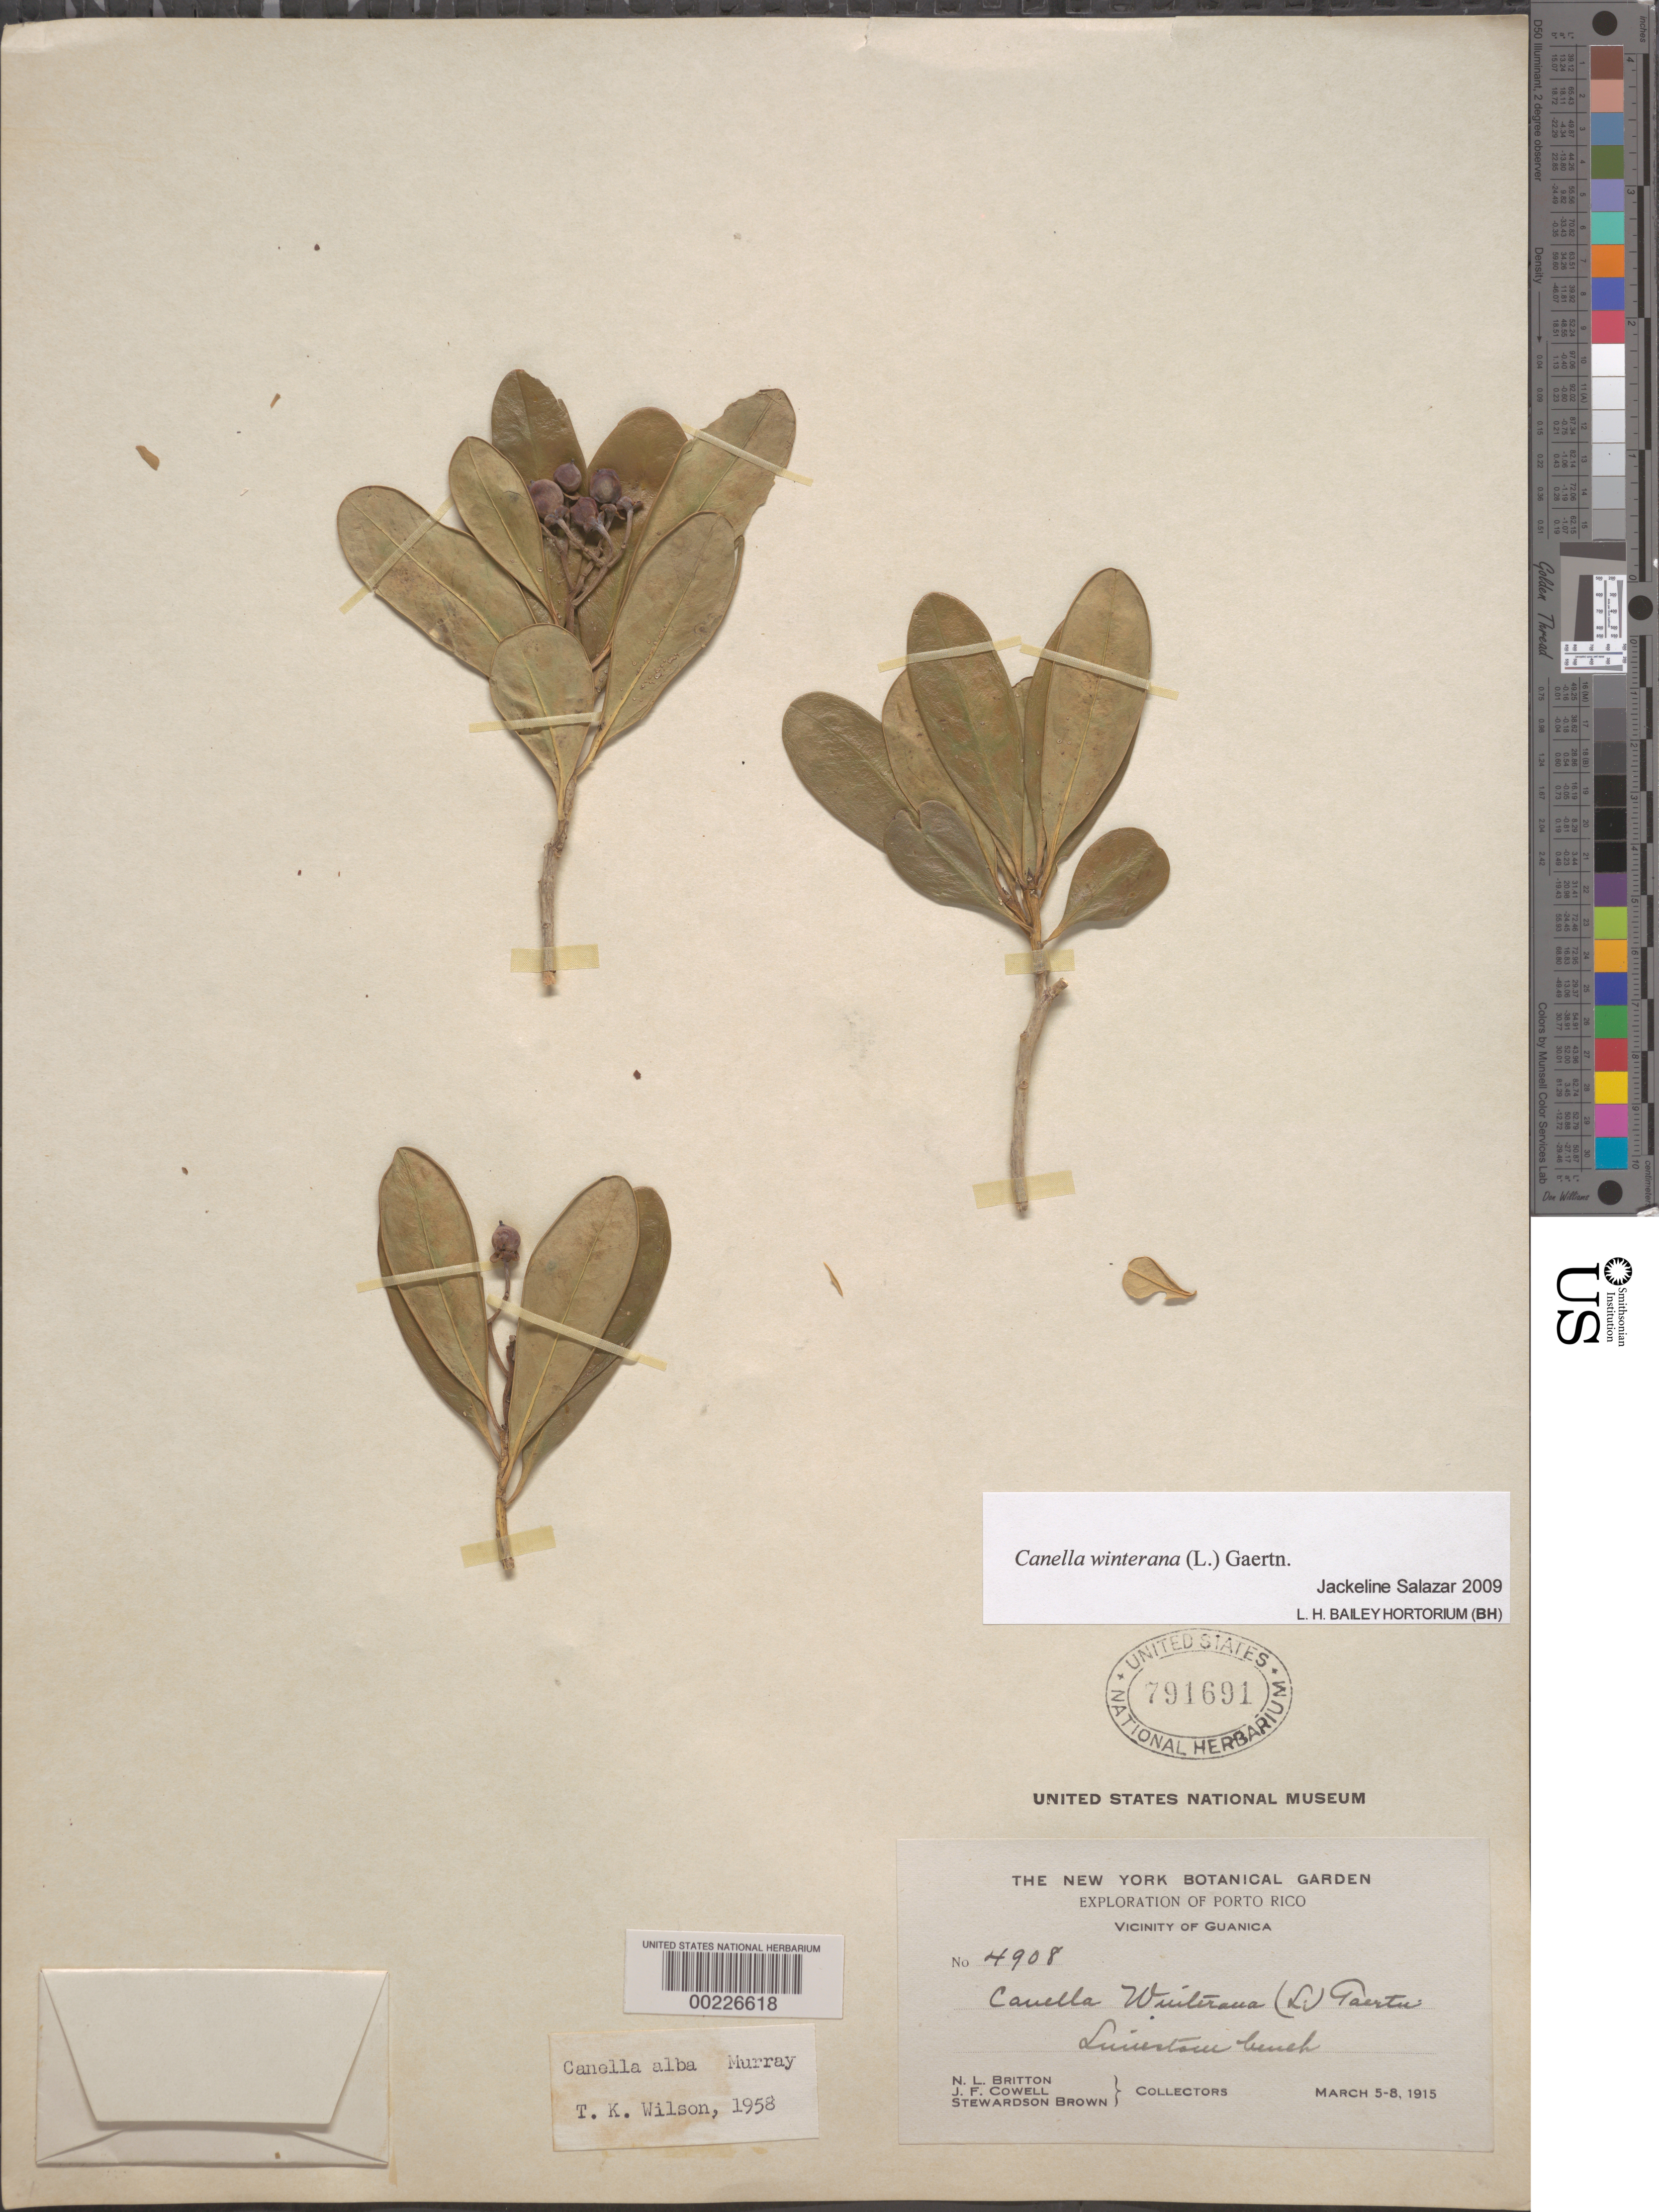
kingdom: Plantae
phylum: Tracheophyta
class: Magnoliopsida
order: Canellales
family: Canellaceae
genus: Canella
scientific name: Canella winterana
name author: (L.) Gaertn.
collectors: N. Britton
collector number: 4908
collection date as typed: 05 Mar 1915 to 08 Mar 1915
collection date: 1915-03-05/1915-03-08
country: Puerto Rico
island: Greater Antilles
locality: Vicinity of guanica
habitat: Limestone bench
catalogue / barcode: US 791691